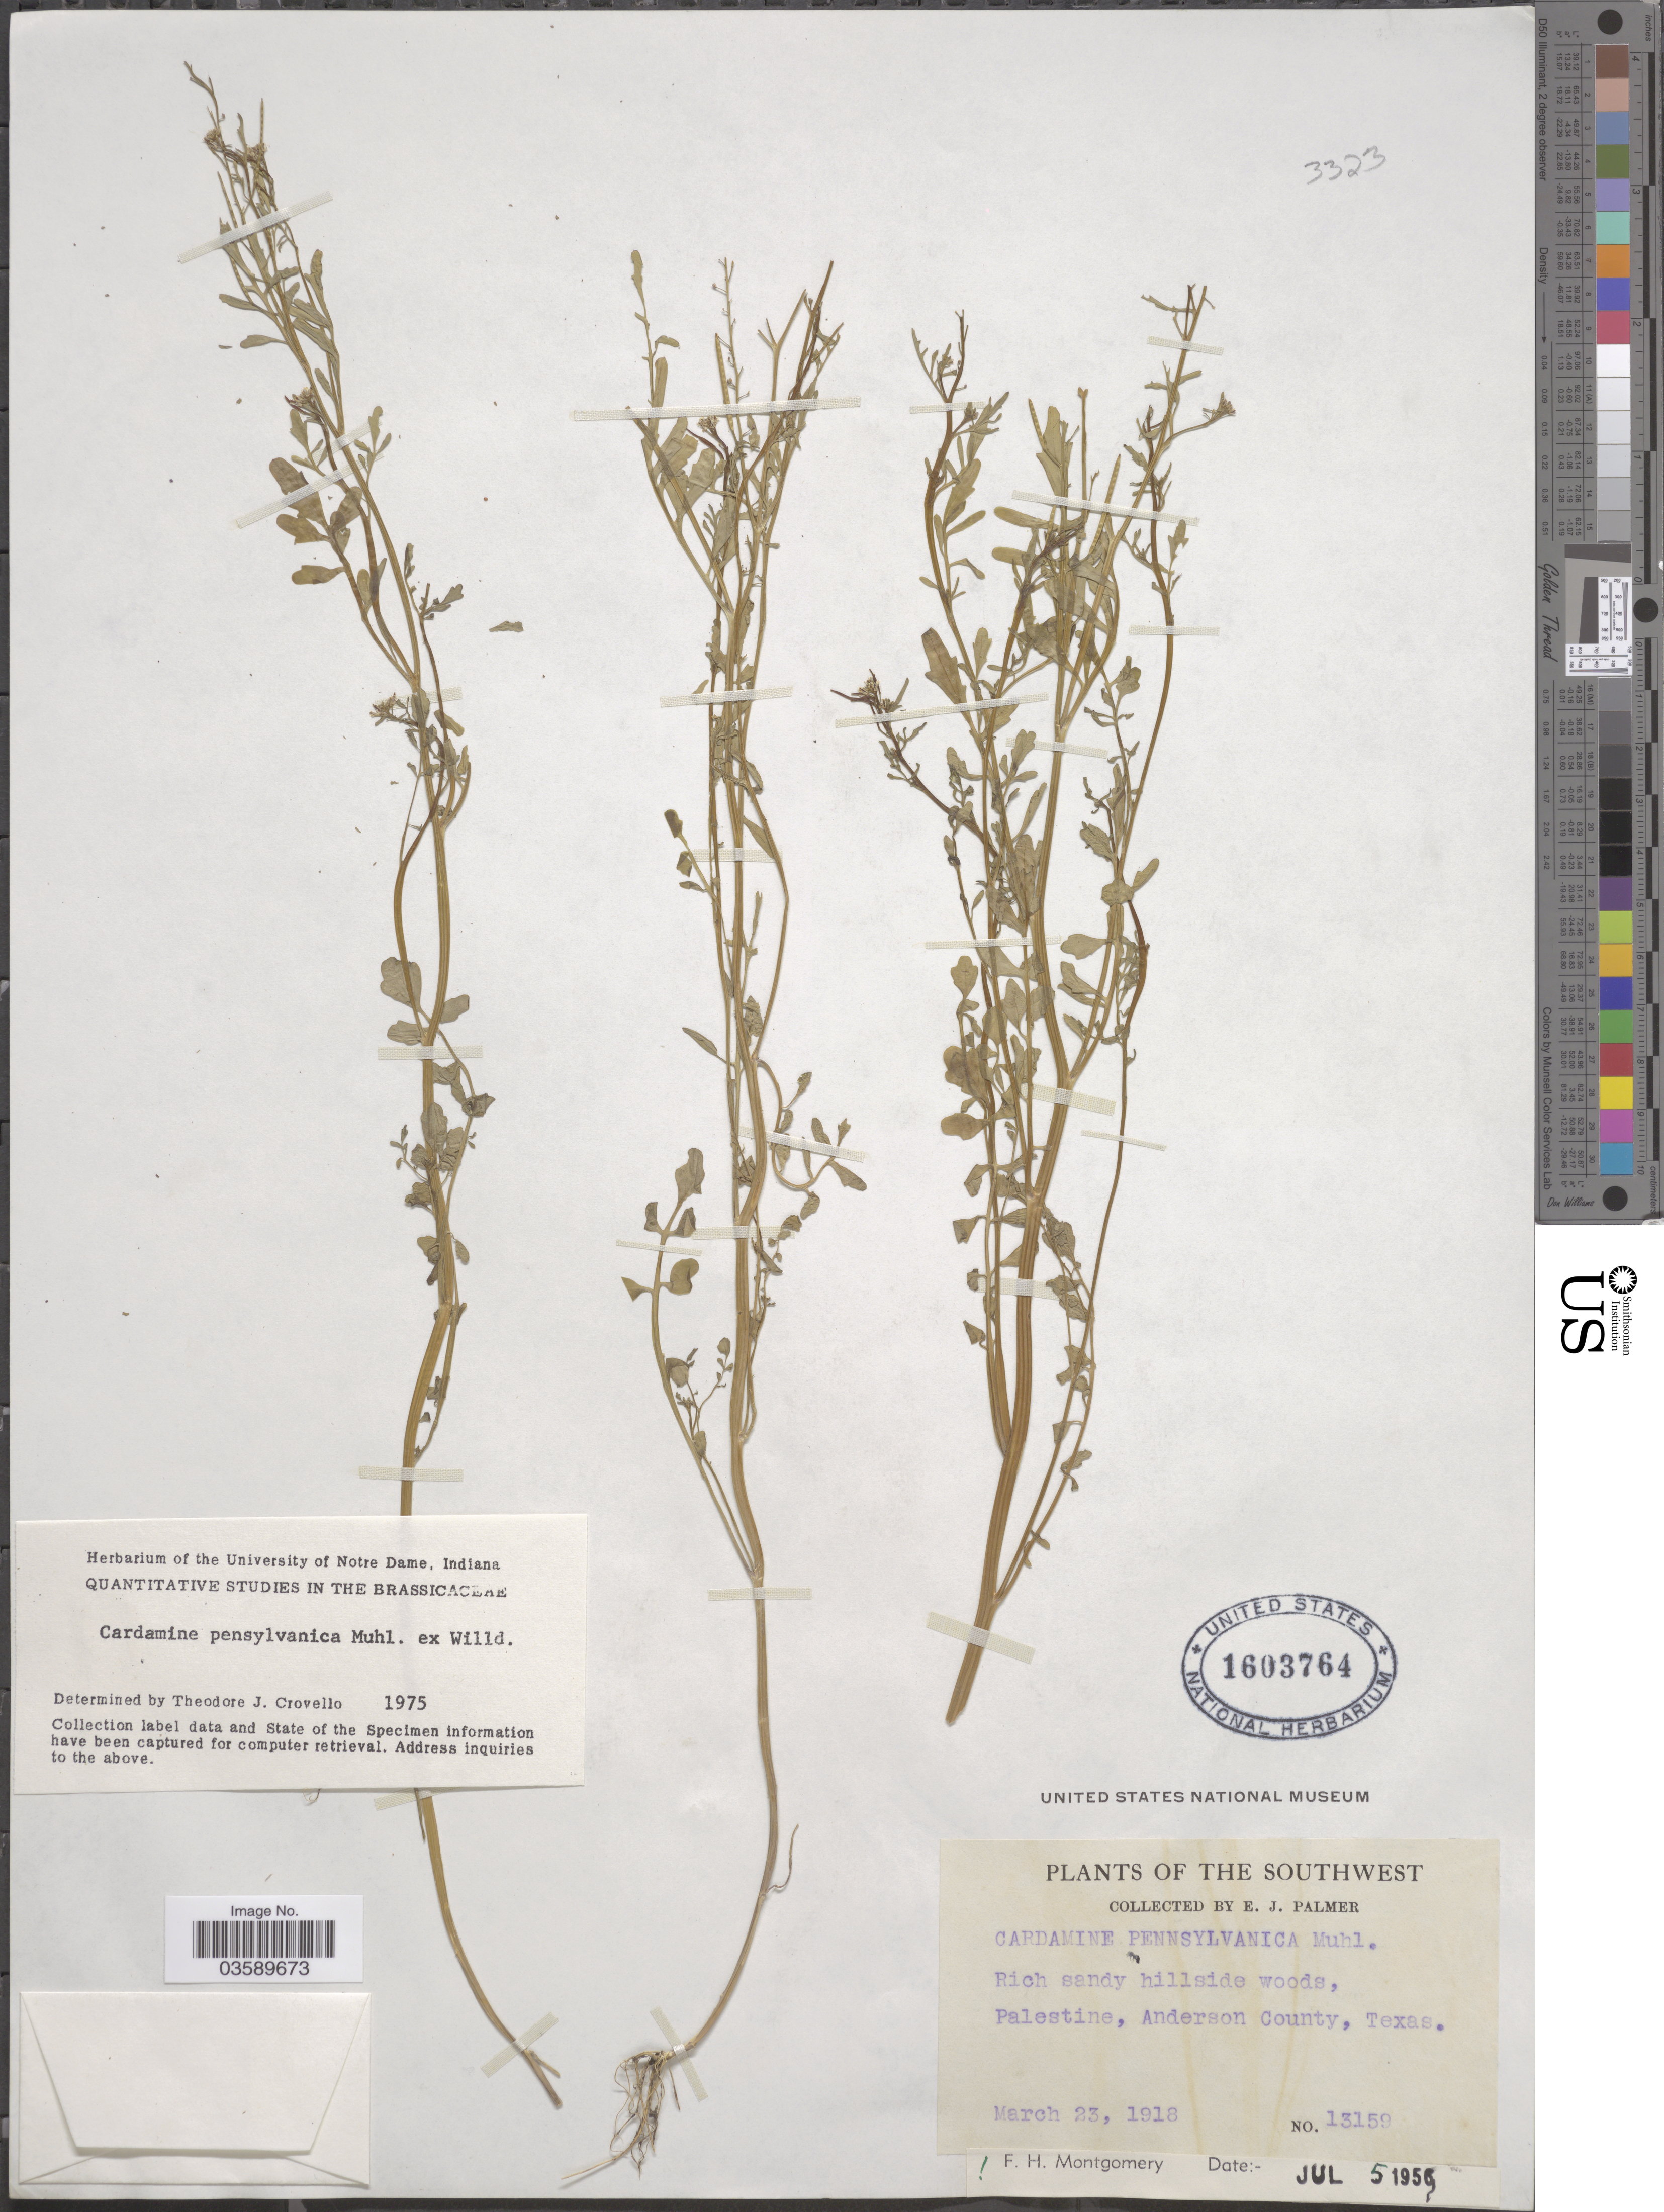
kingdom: Plantae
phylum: Tracheophyta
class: Magnoliopsida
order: Brassicales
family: Brassicaceae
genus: Cardamine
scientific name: Cardamine pensylvanica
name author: Muhl. ex Willd.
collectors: E. J. Palmer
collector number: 13159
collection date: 1918-03-23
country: United States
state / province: Texas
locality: The Southwest. Rich sandy hillside woods, Palestine, Anderson County.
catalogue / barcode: US 1603764